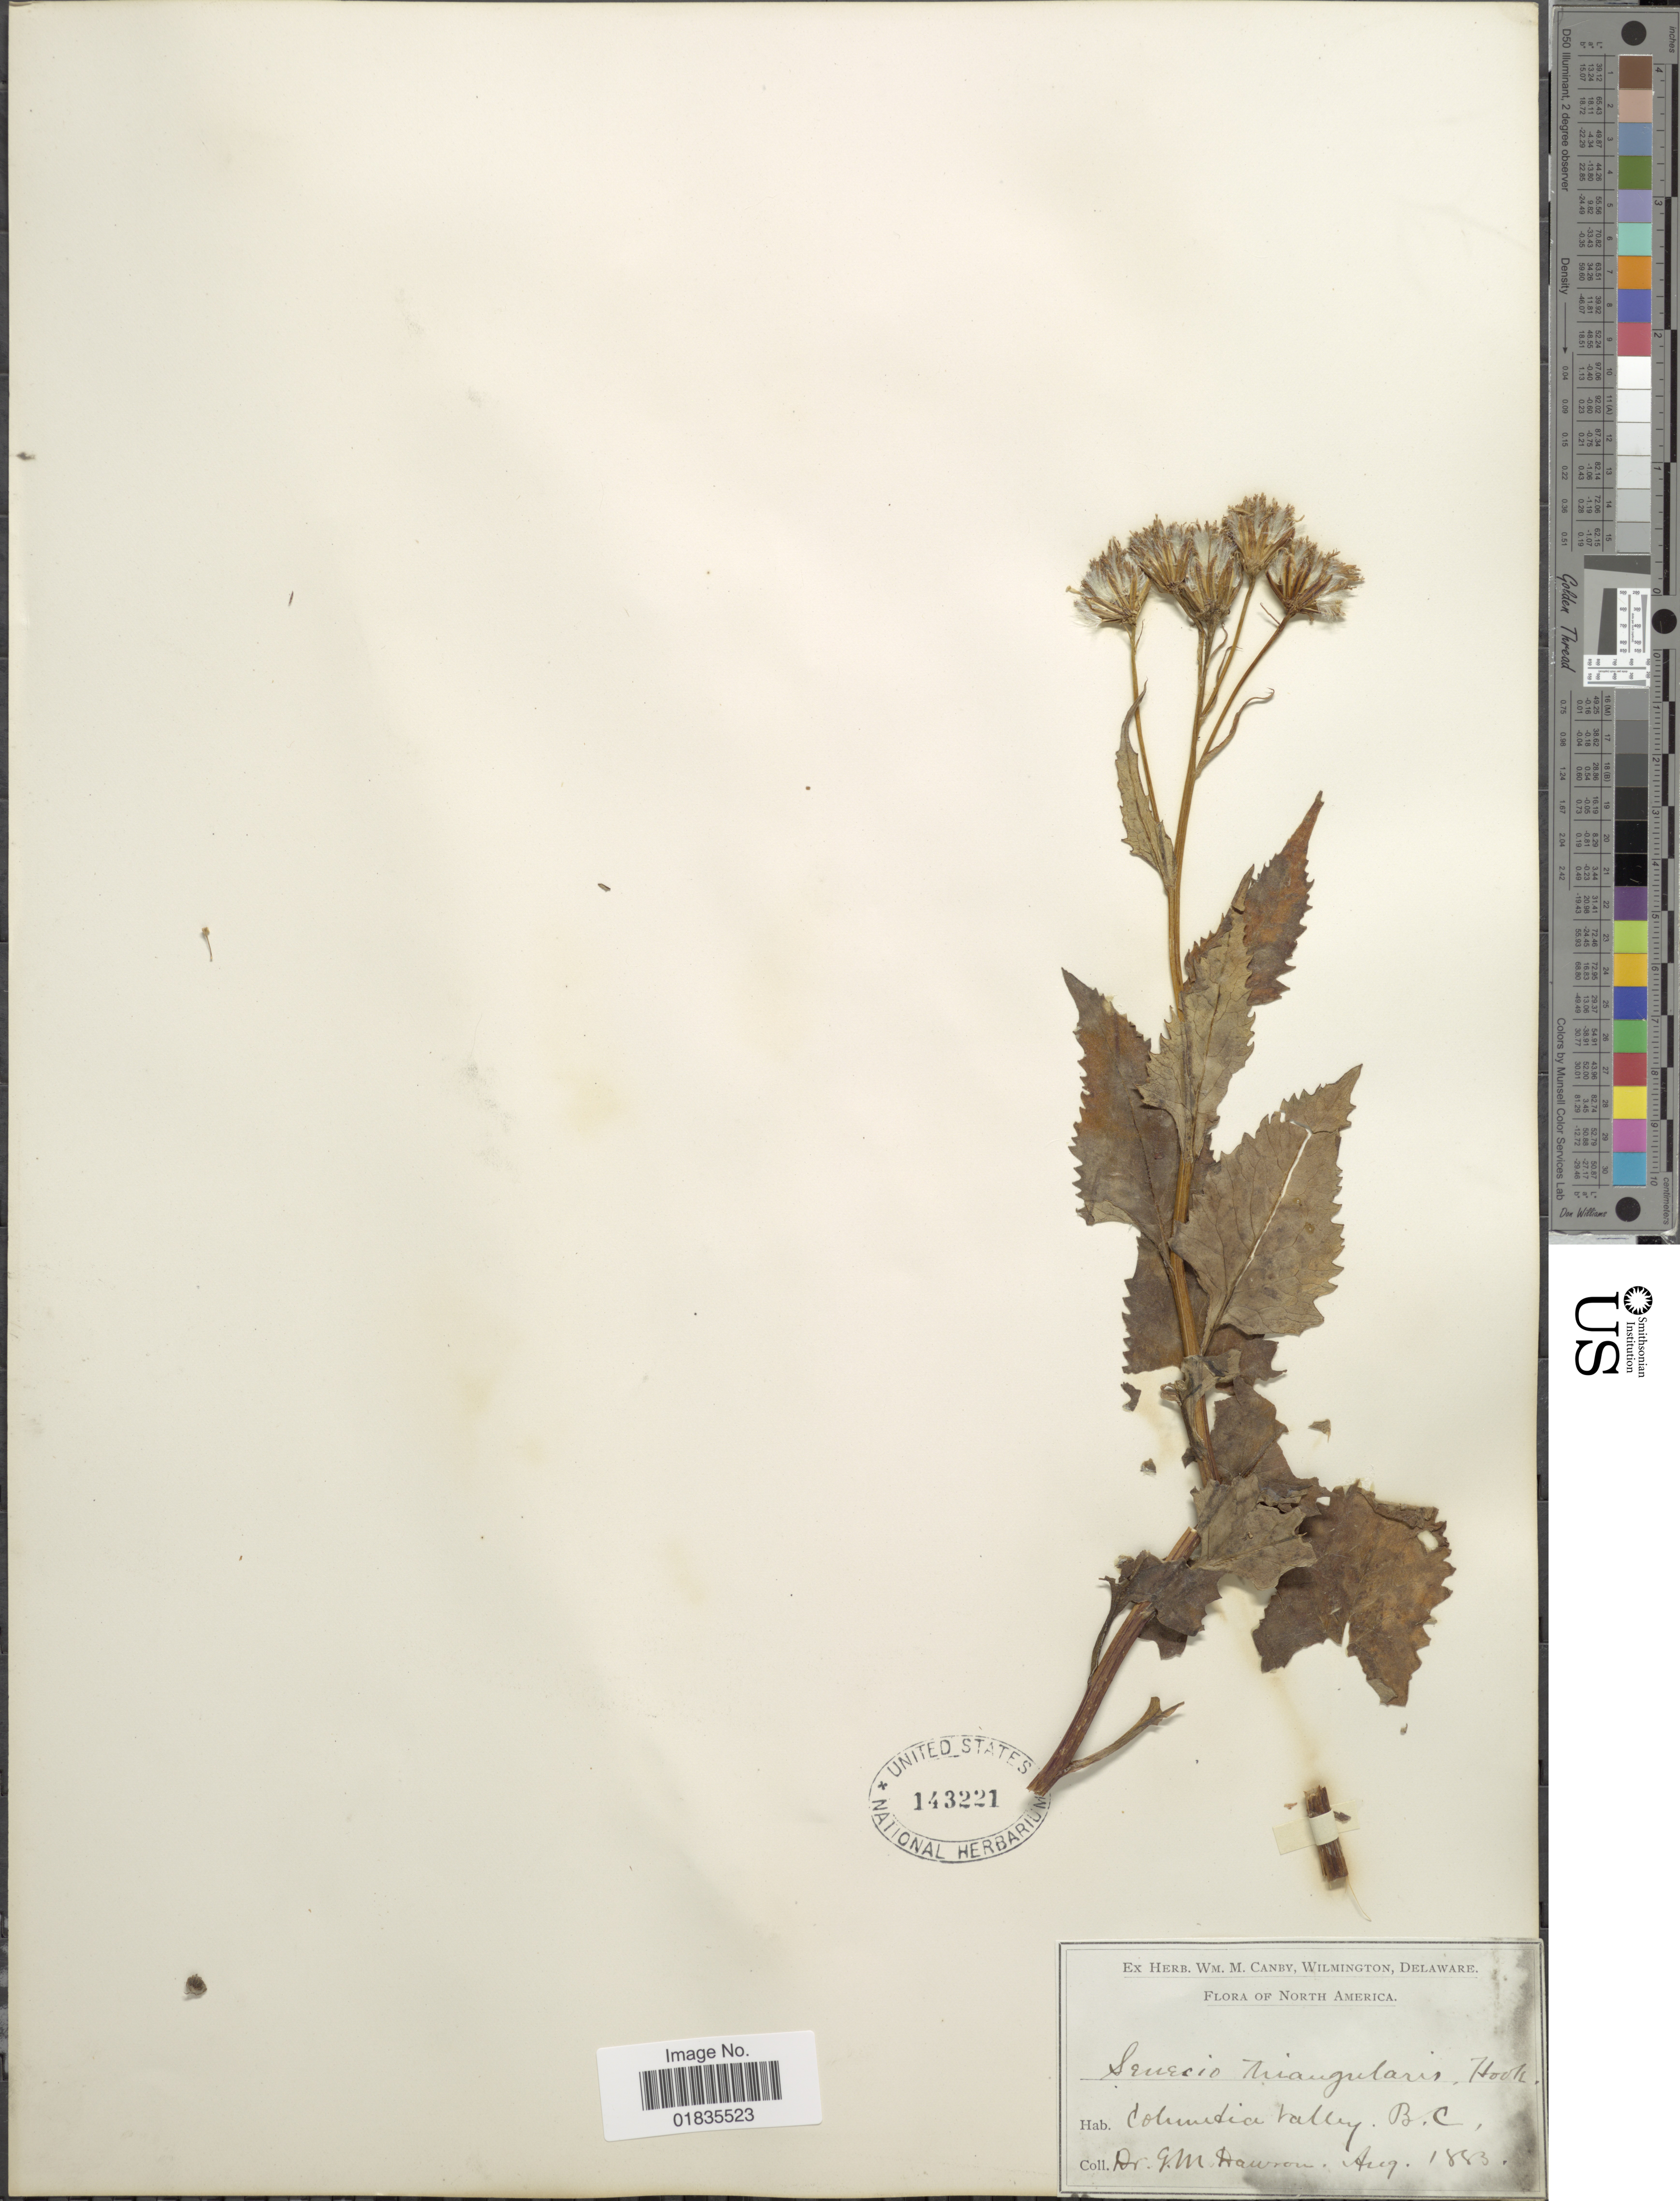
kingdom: Plantae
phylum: Tracheophyta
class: Magnoliopsida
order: Asterales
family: Asteraceae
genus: Senecio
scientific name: Senecio triangularis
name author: Hook.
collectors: G. M. Dawson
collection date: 1883-08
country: Canada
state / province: British Columbia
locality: Columbia Valley.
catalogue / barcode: US 143221